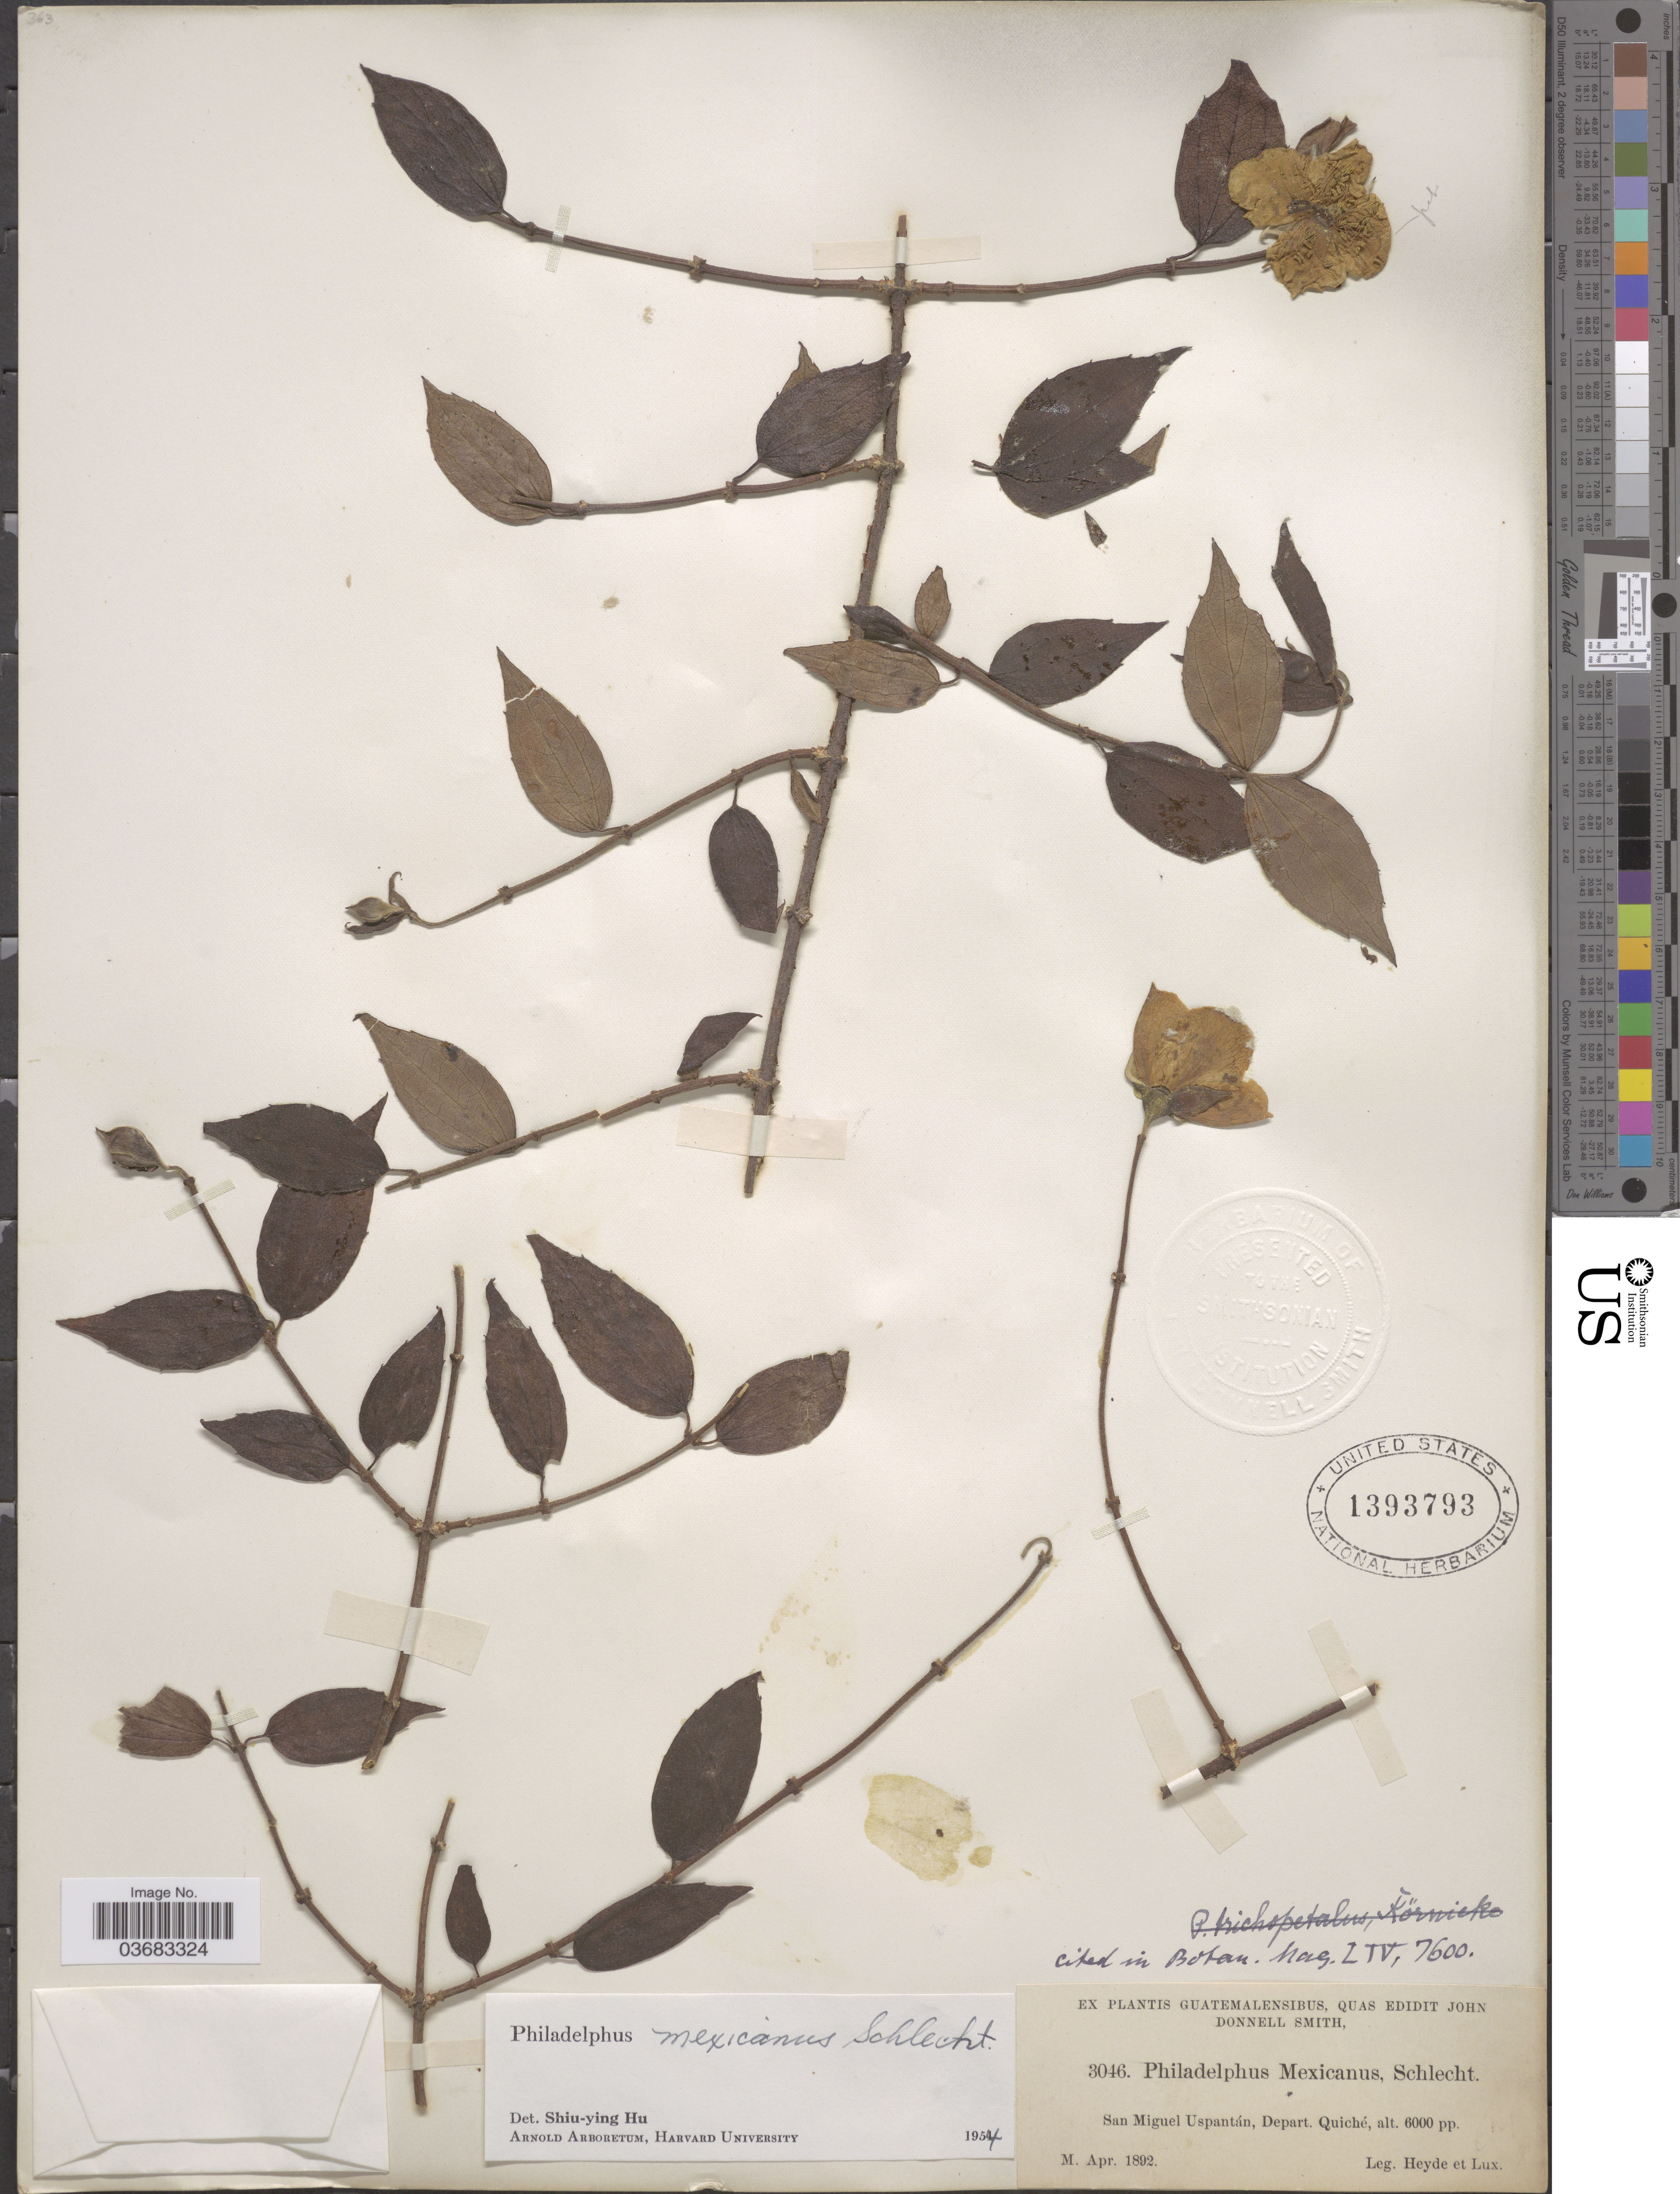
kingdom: Plantae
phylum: Tracheophyta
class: Magnoliopsida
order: Cornales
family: Hydrangeaceae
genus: Philadelphus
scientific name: Philadelphus mexicanus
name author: Schltdl.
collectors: Heyde & Lux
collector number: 3046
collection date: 1892-04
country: Guatemala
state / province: El Quiche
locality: San Miguel Uspantán, Depart. Quiché.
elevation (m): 1829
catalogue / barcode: US 1393793